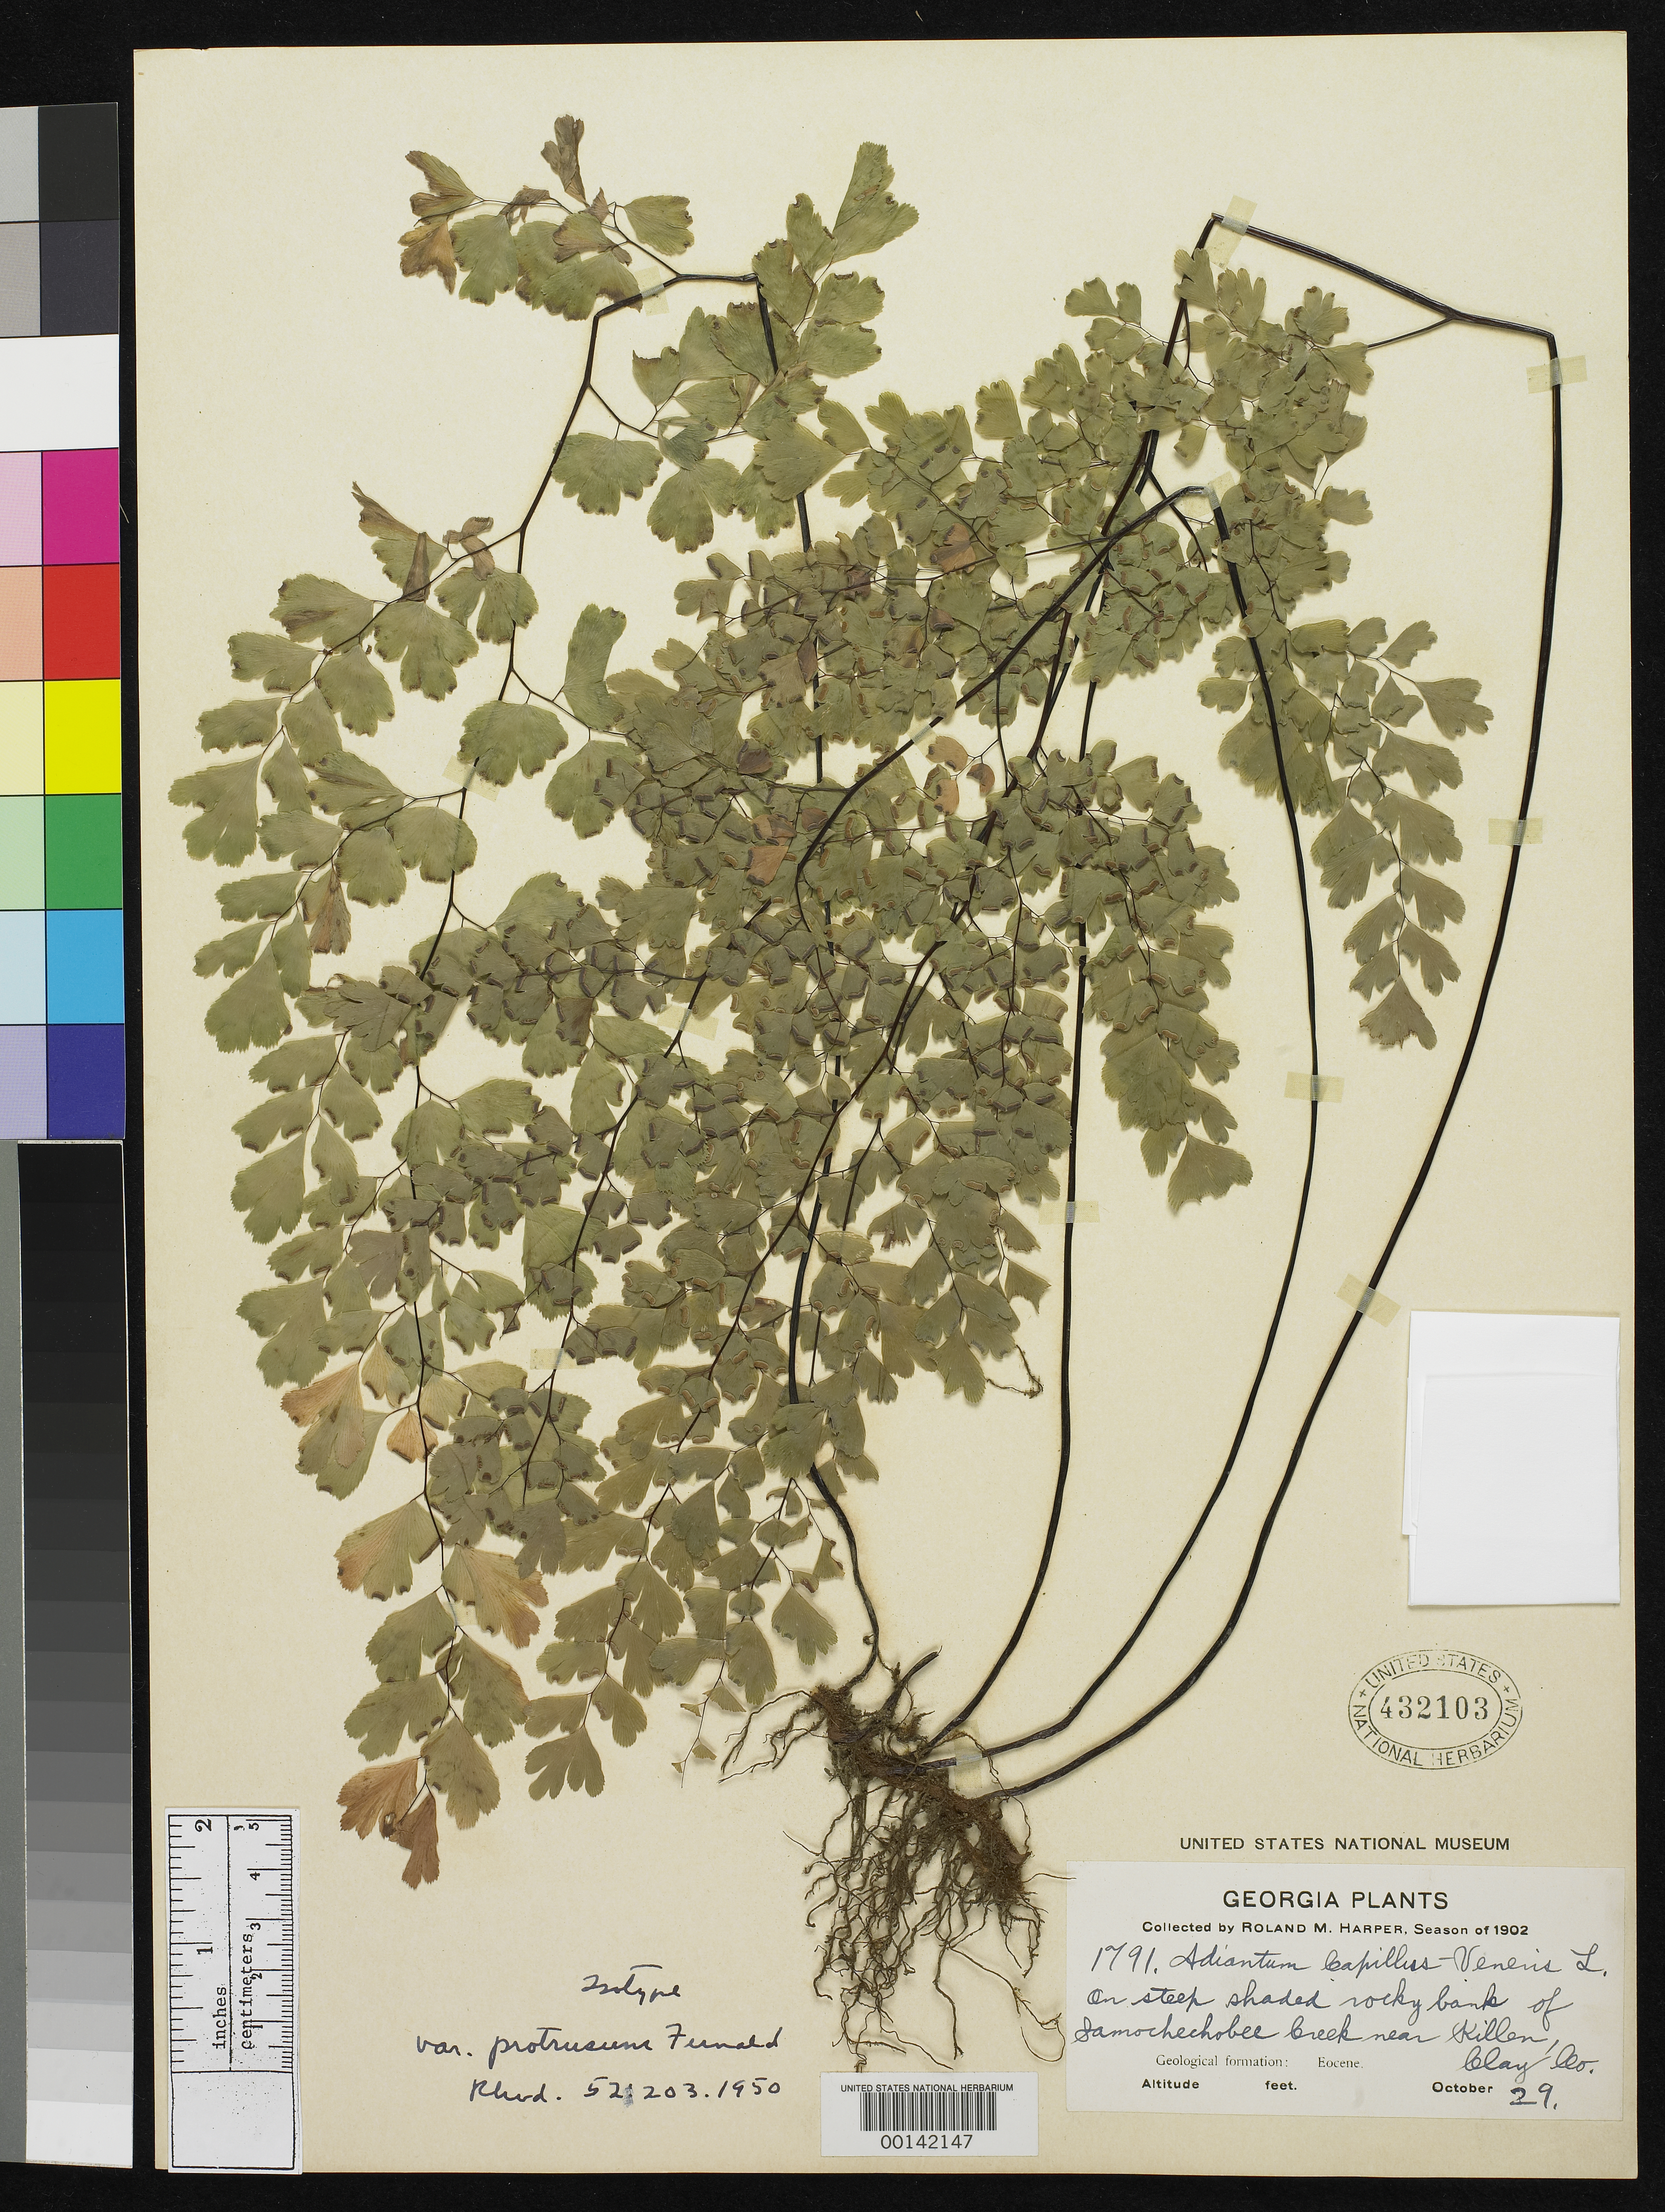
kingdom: Plantae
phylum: Tracheophyta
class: Polypodiopsida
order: Polypodiales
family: Pteridaceae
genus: Adiantum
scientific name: Adiantum capillus-veneris var. protrusum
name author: Fernald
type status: Isotype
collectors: R. A. Harper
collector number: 1791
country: United States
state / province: Georgia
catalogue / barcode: US 432103